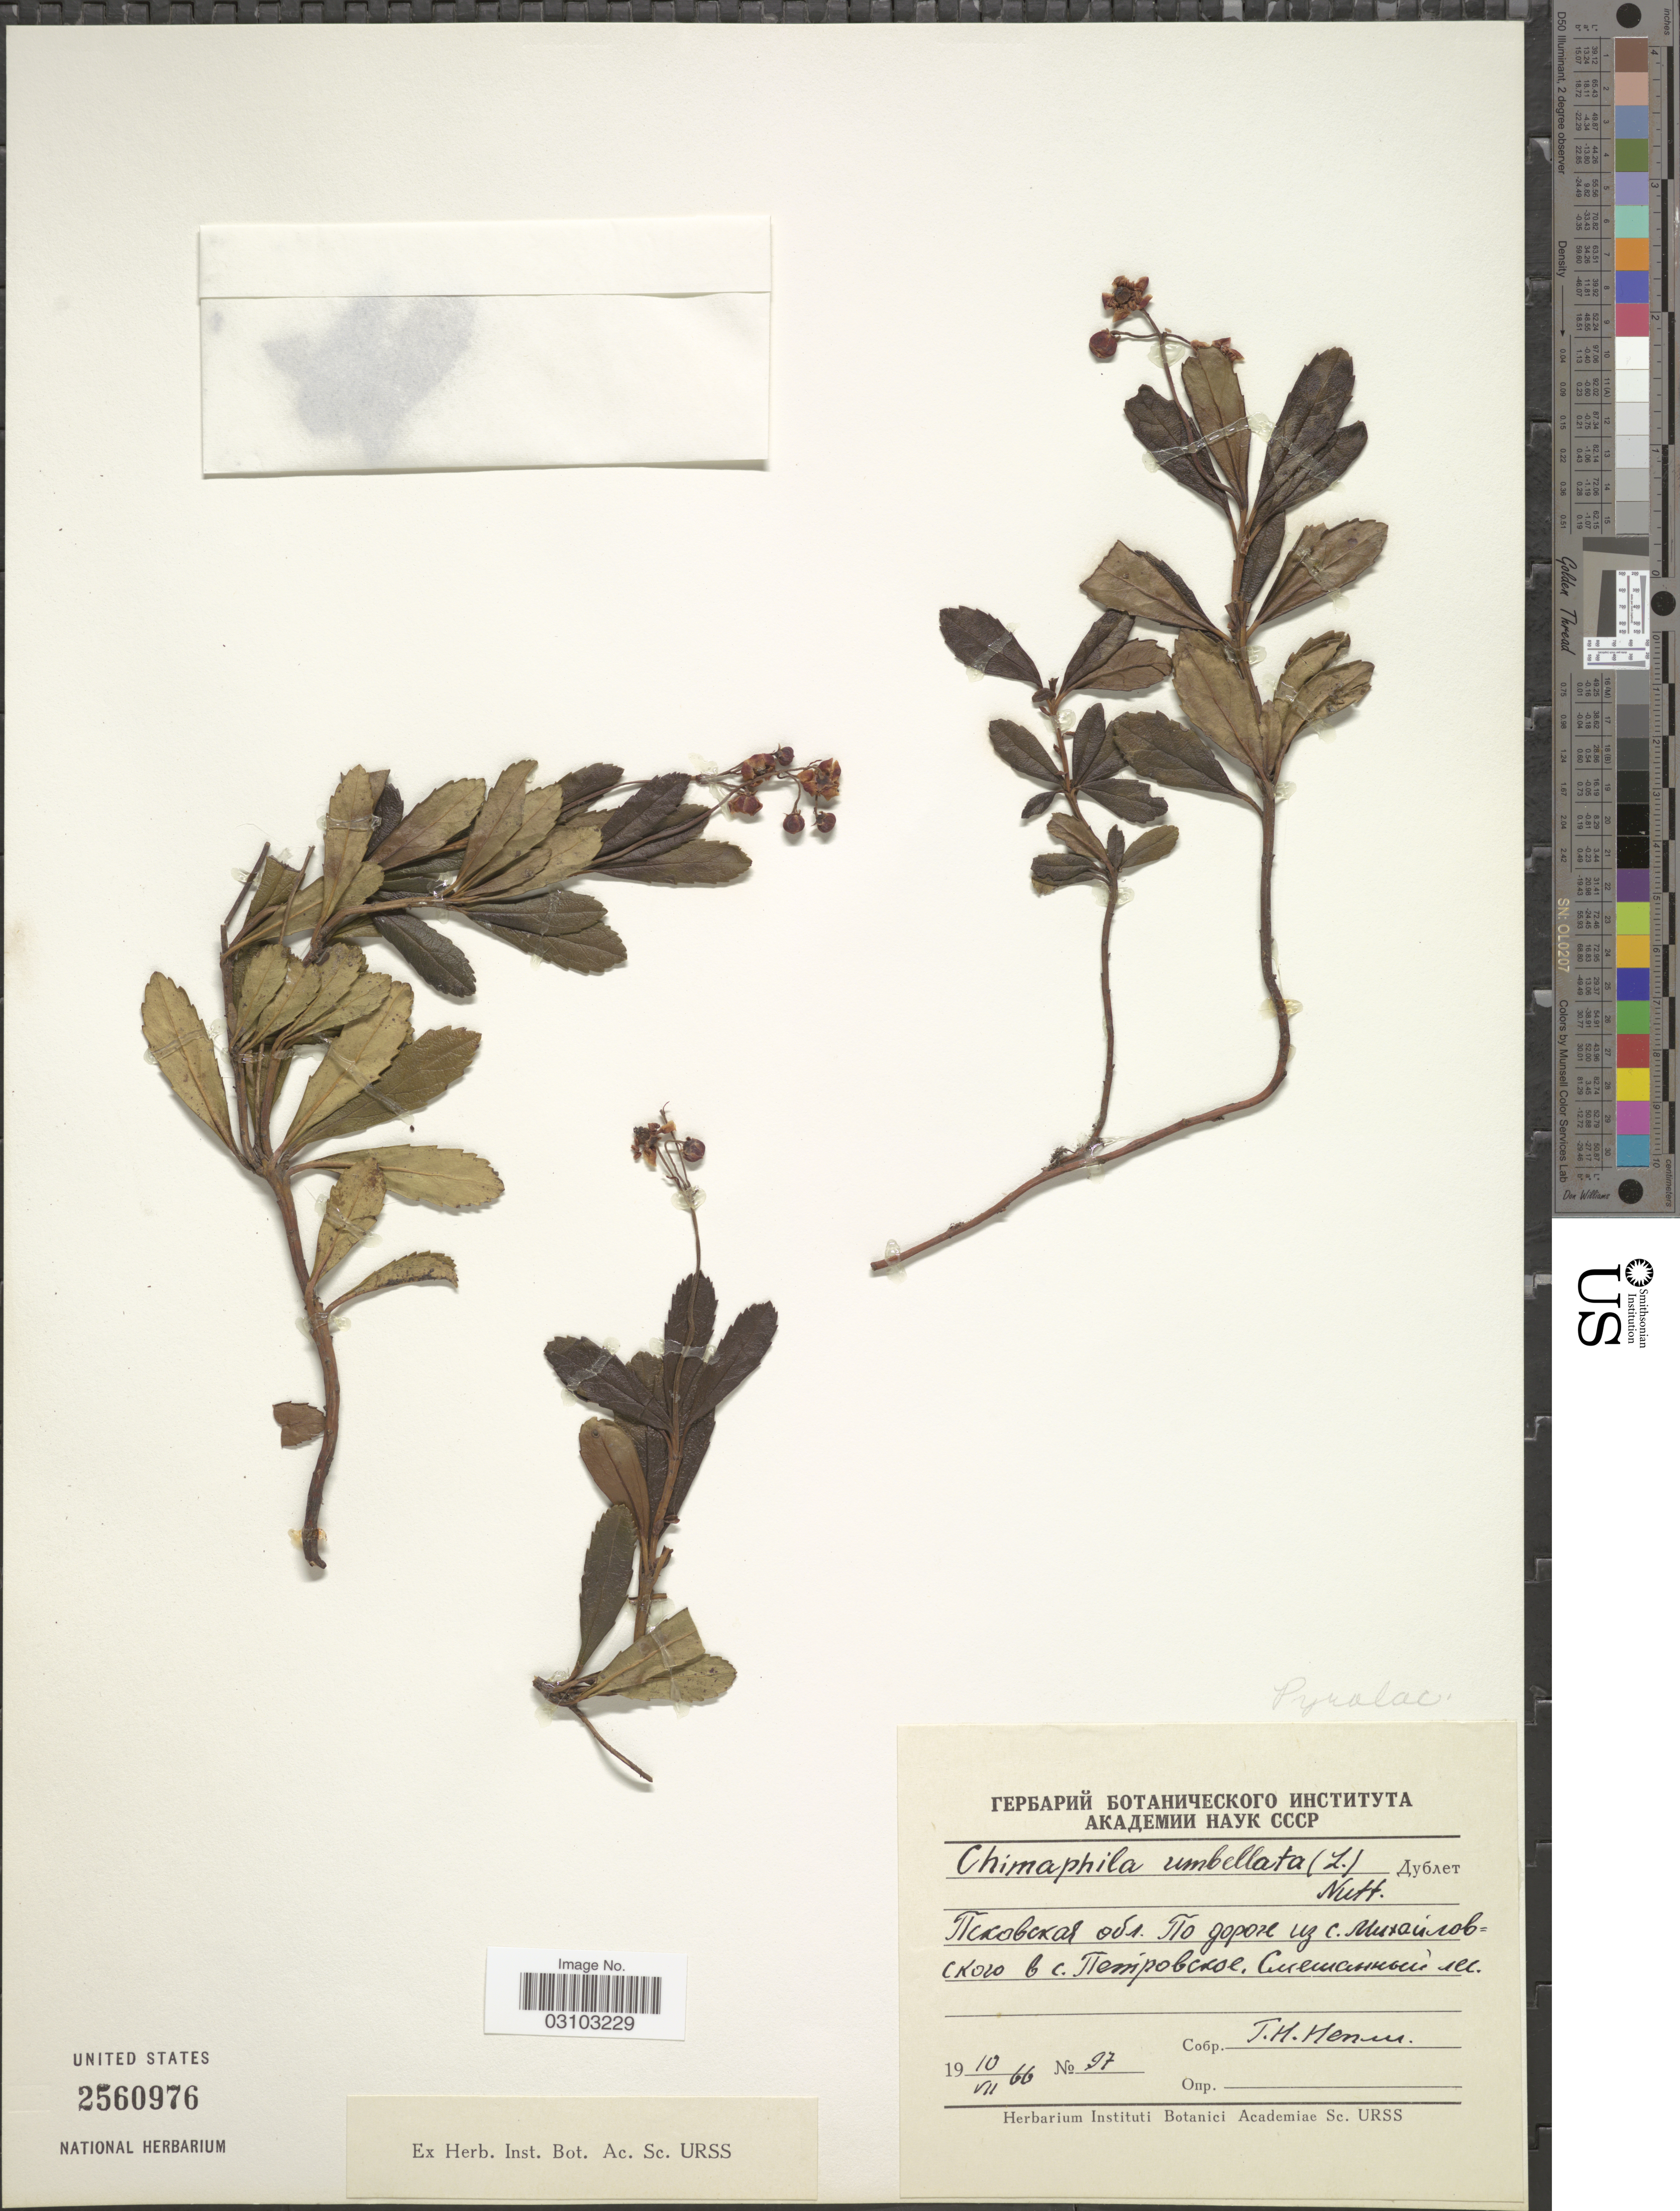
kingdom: Plantae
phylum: Tracheophyta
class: Magnoliopsida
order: Ericales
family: Ericaceae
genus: Chimaphila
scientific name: Chimaphila umbellata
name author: (L.) W.P.C. Barton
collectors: G. Nepli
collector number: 97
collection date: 1966-07-10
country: Russian Federation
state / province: Pskov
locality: On the road from village Mikhailovskoe to village Petrovskoe.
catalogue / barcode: US 2560976